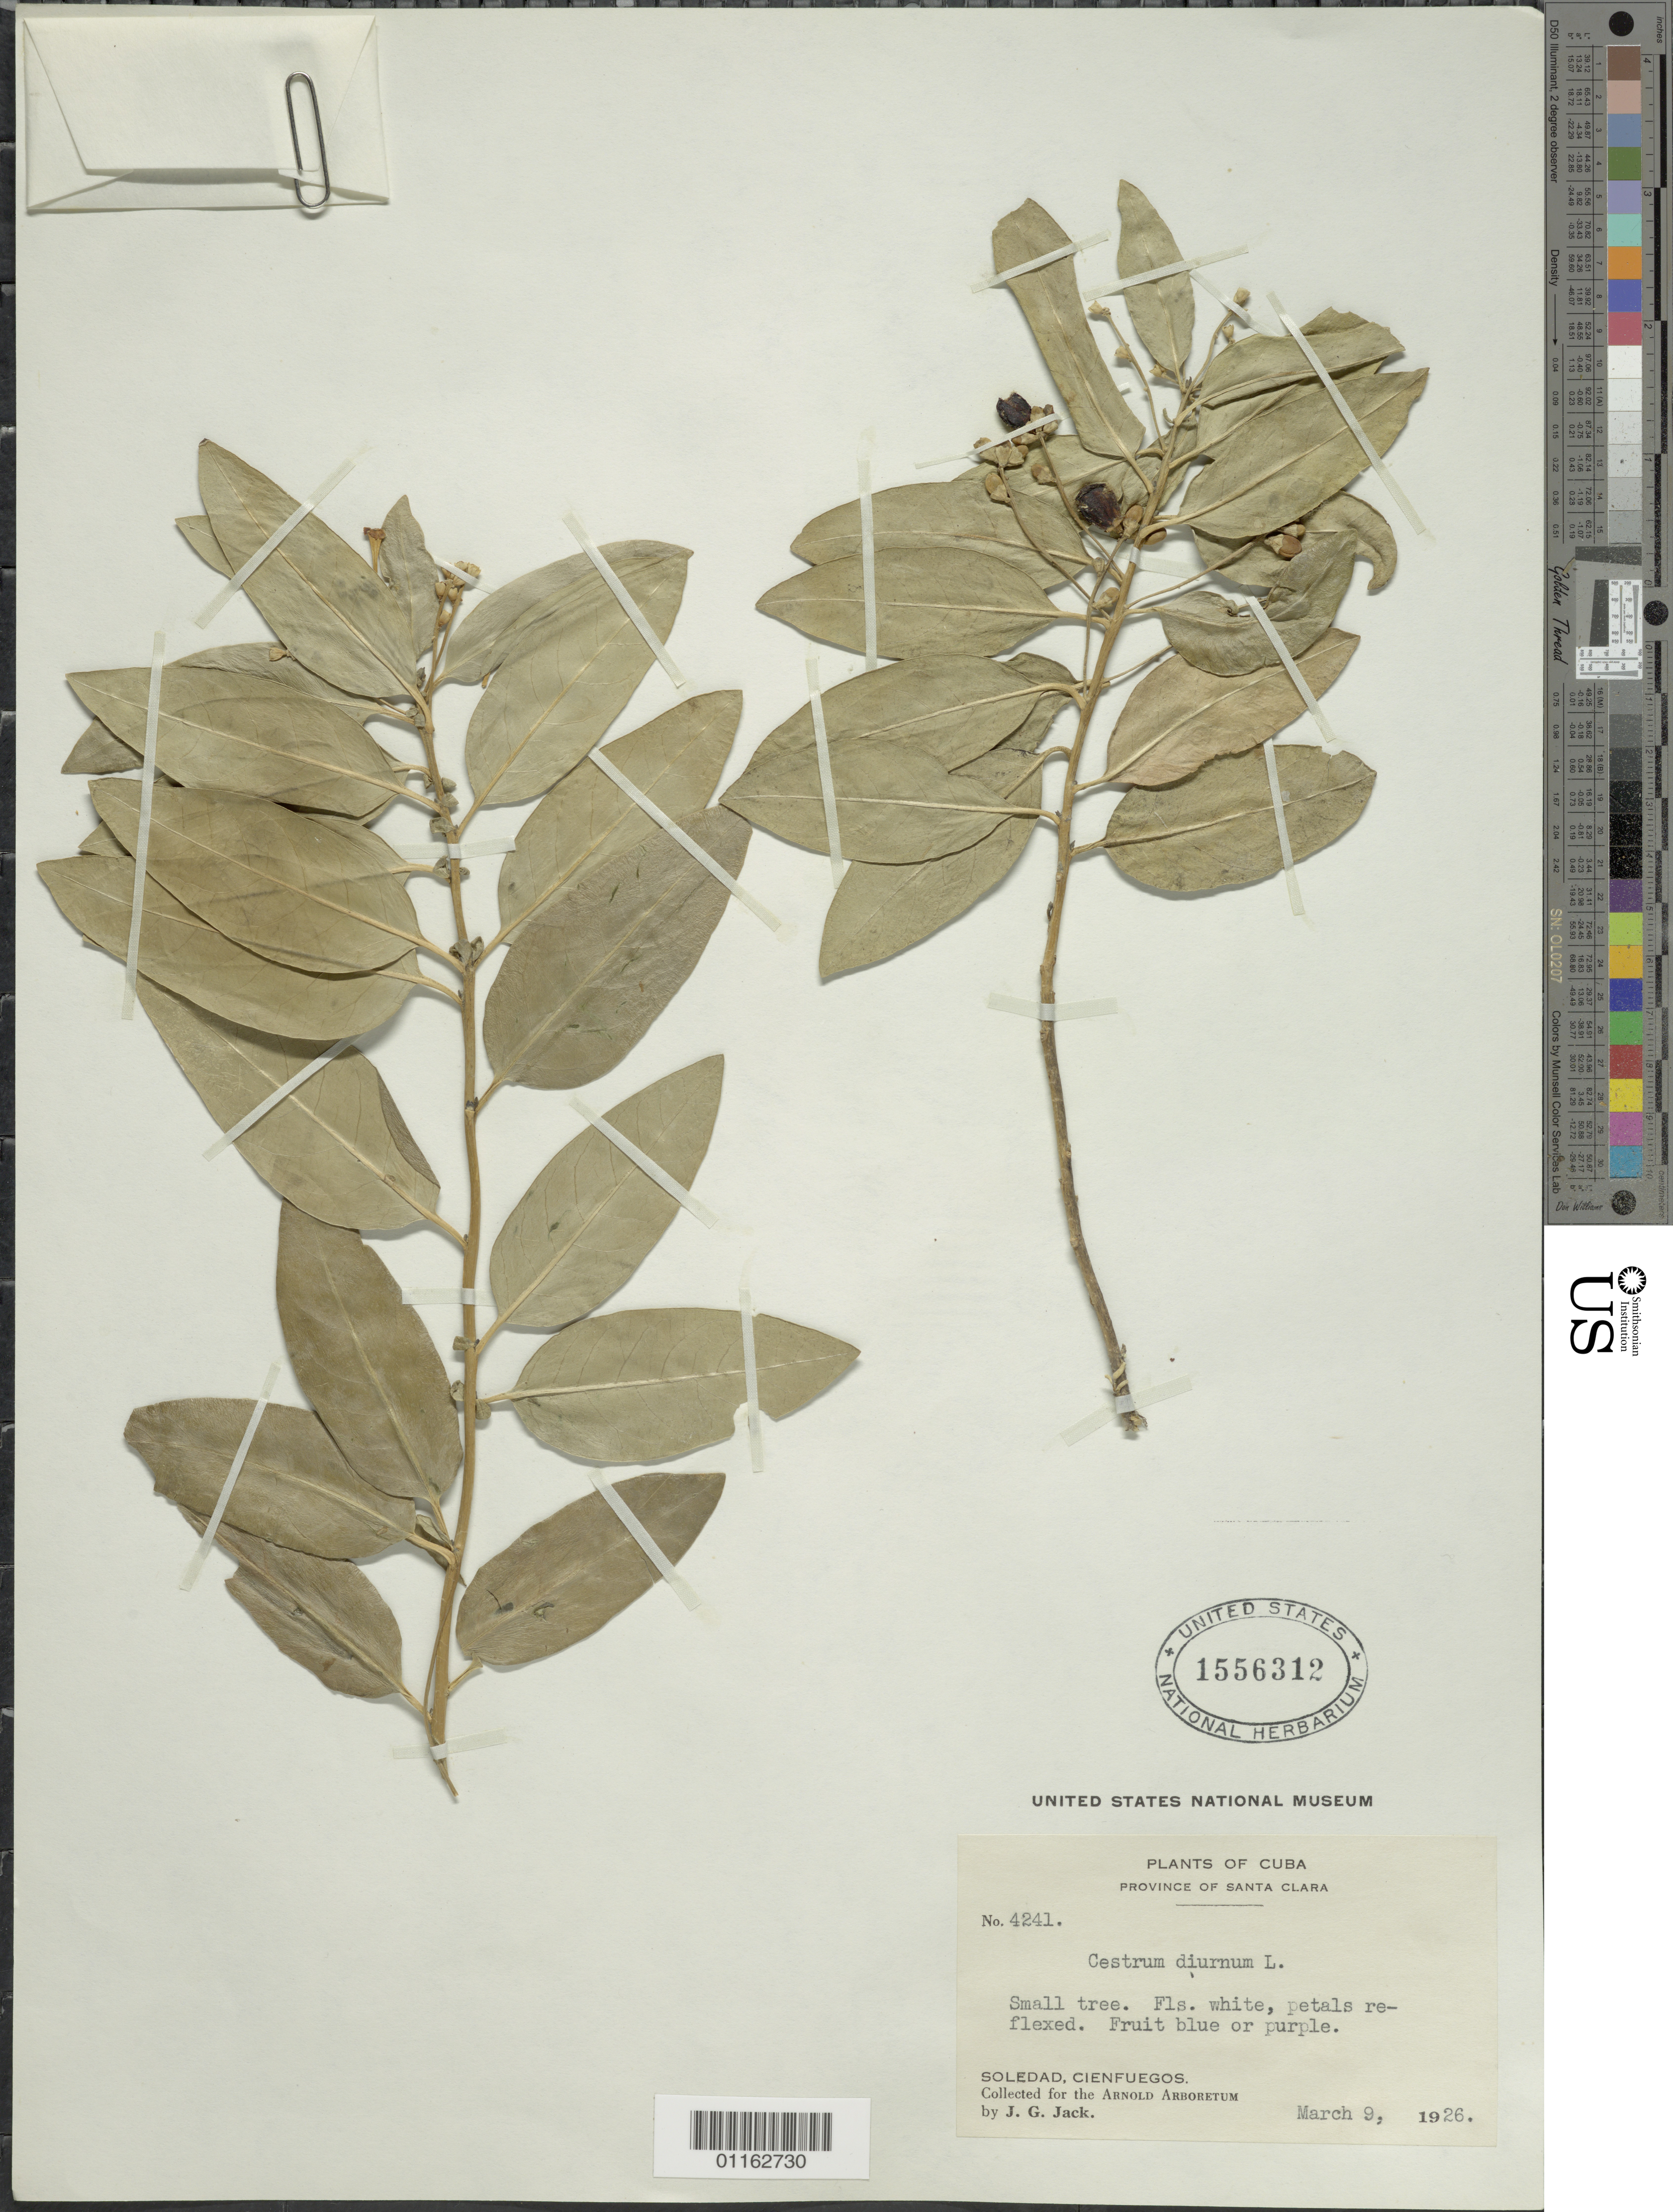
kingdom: Plantae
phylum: Tracheophyta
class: Magnoliopsida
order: Solanales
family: Solanaceae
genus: Cestrum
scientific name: Cestrum diurnum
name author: L.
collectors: J. G. Jack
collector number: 4241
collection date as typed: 09 Mar 1926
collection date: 1926-03-09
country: Cuba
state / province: Villa Clara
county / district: Santa Clara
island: Cuba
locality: Soledad, Cienfuegos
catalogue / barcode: US 1556312